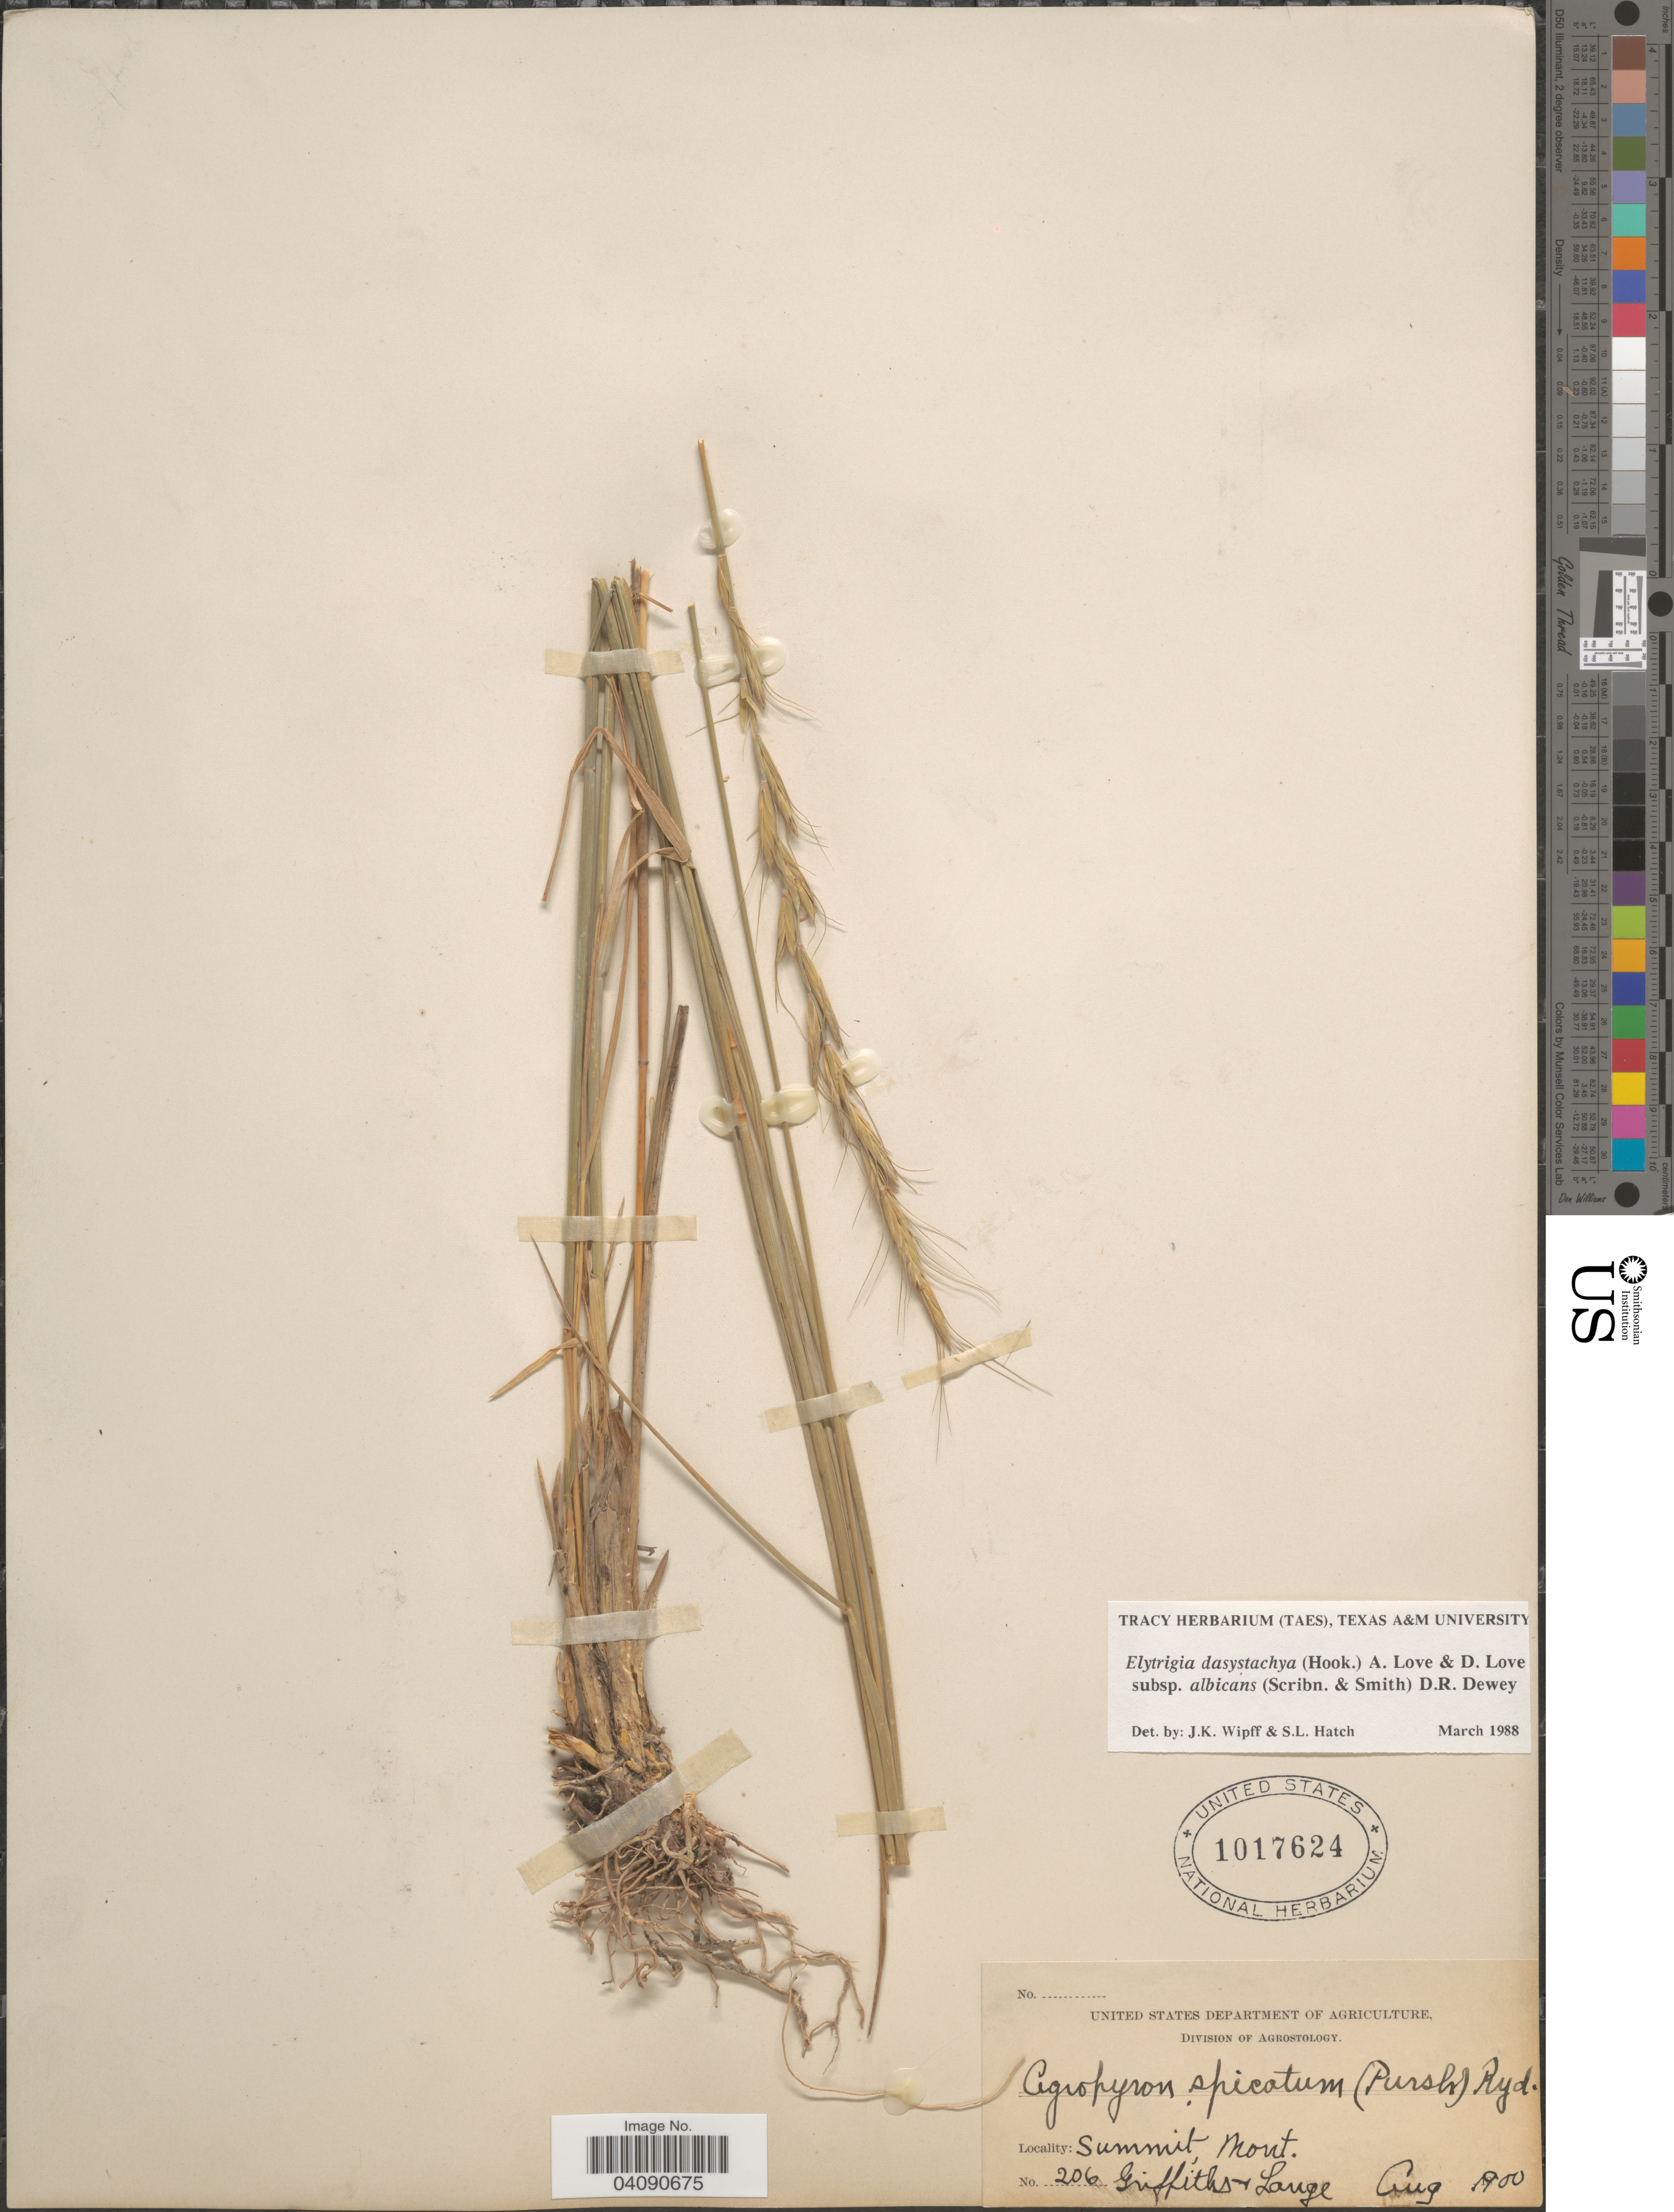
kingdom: Plantae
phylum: Tracheophyta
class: Liliopsida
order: Poales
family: Poaceae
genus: Elymus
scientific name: Elymus albicans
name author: (Scribn. & J.G. Sm.) Á. Löve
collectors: -- Griffiths & -- Lange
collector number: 206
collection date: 1900-08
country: United States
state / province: Montana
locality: Summit.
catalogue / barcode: US 1017624